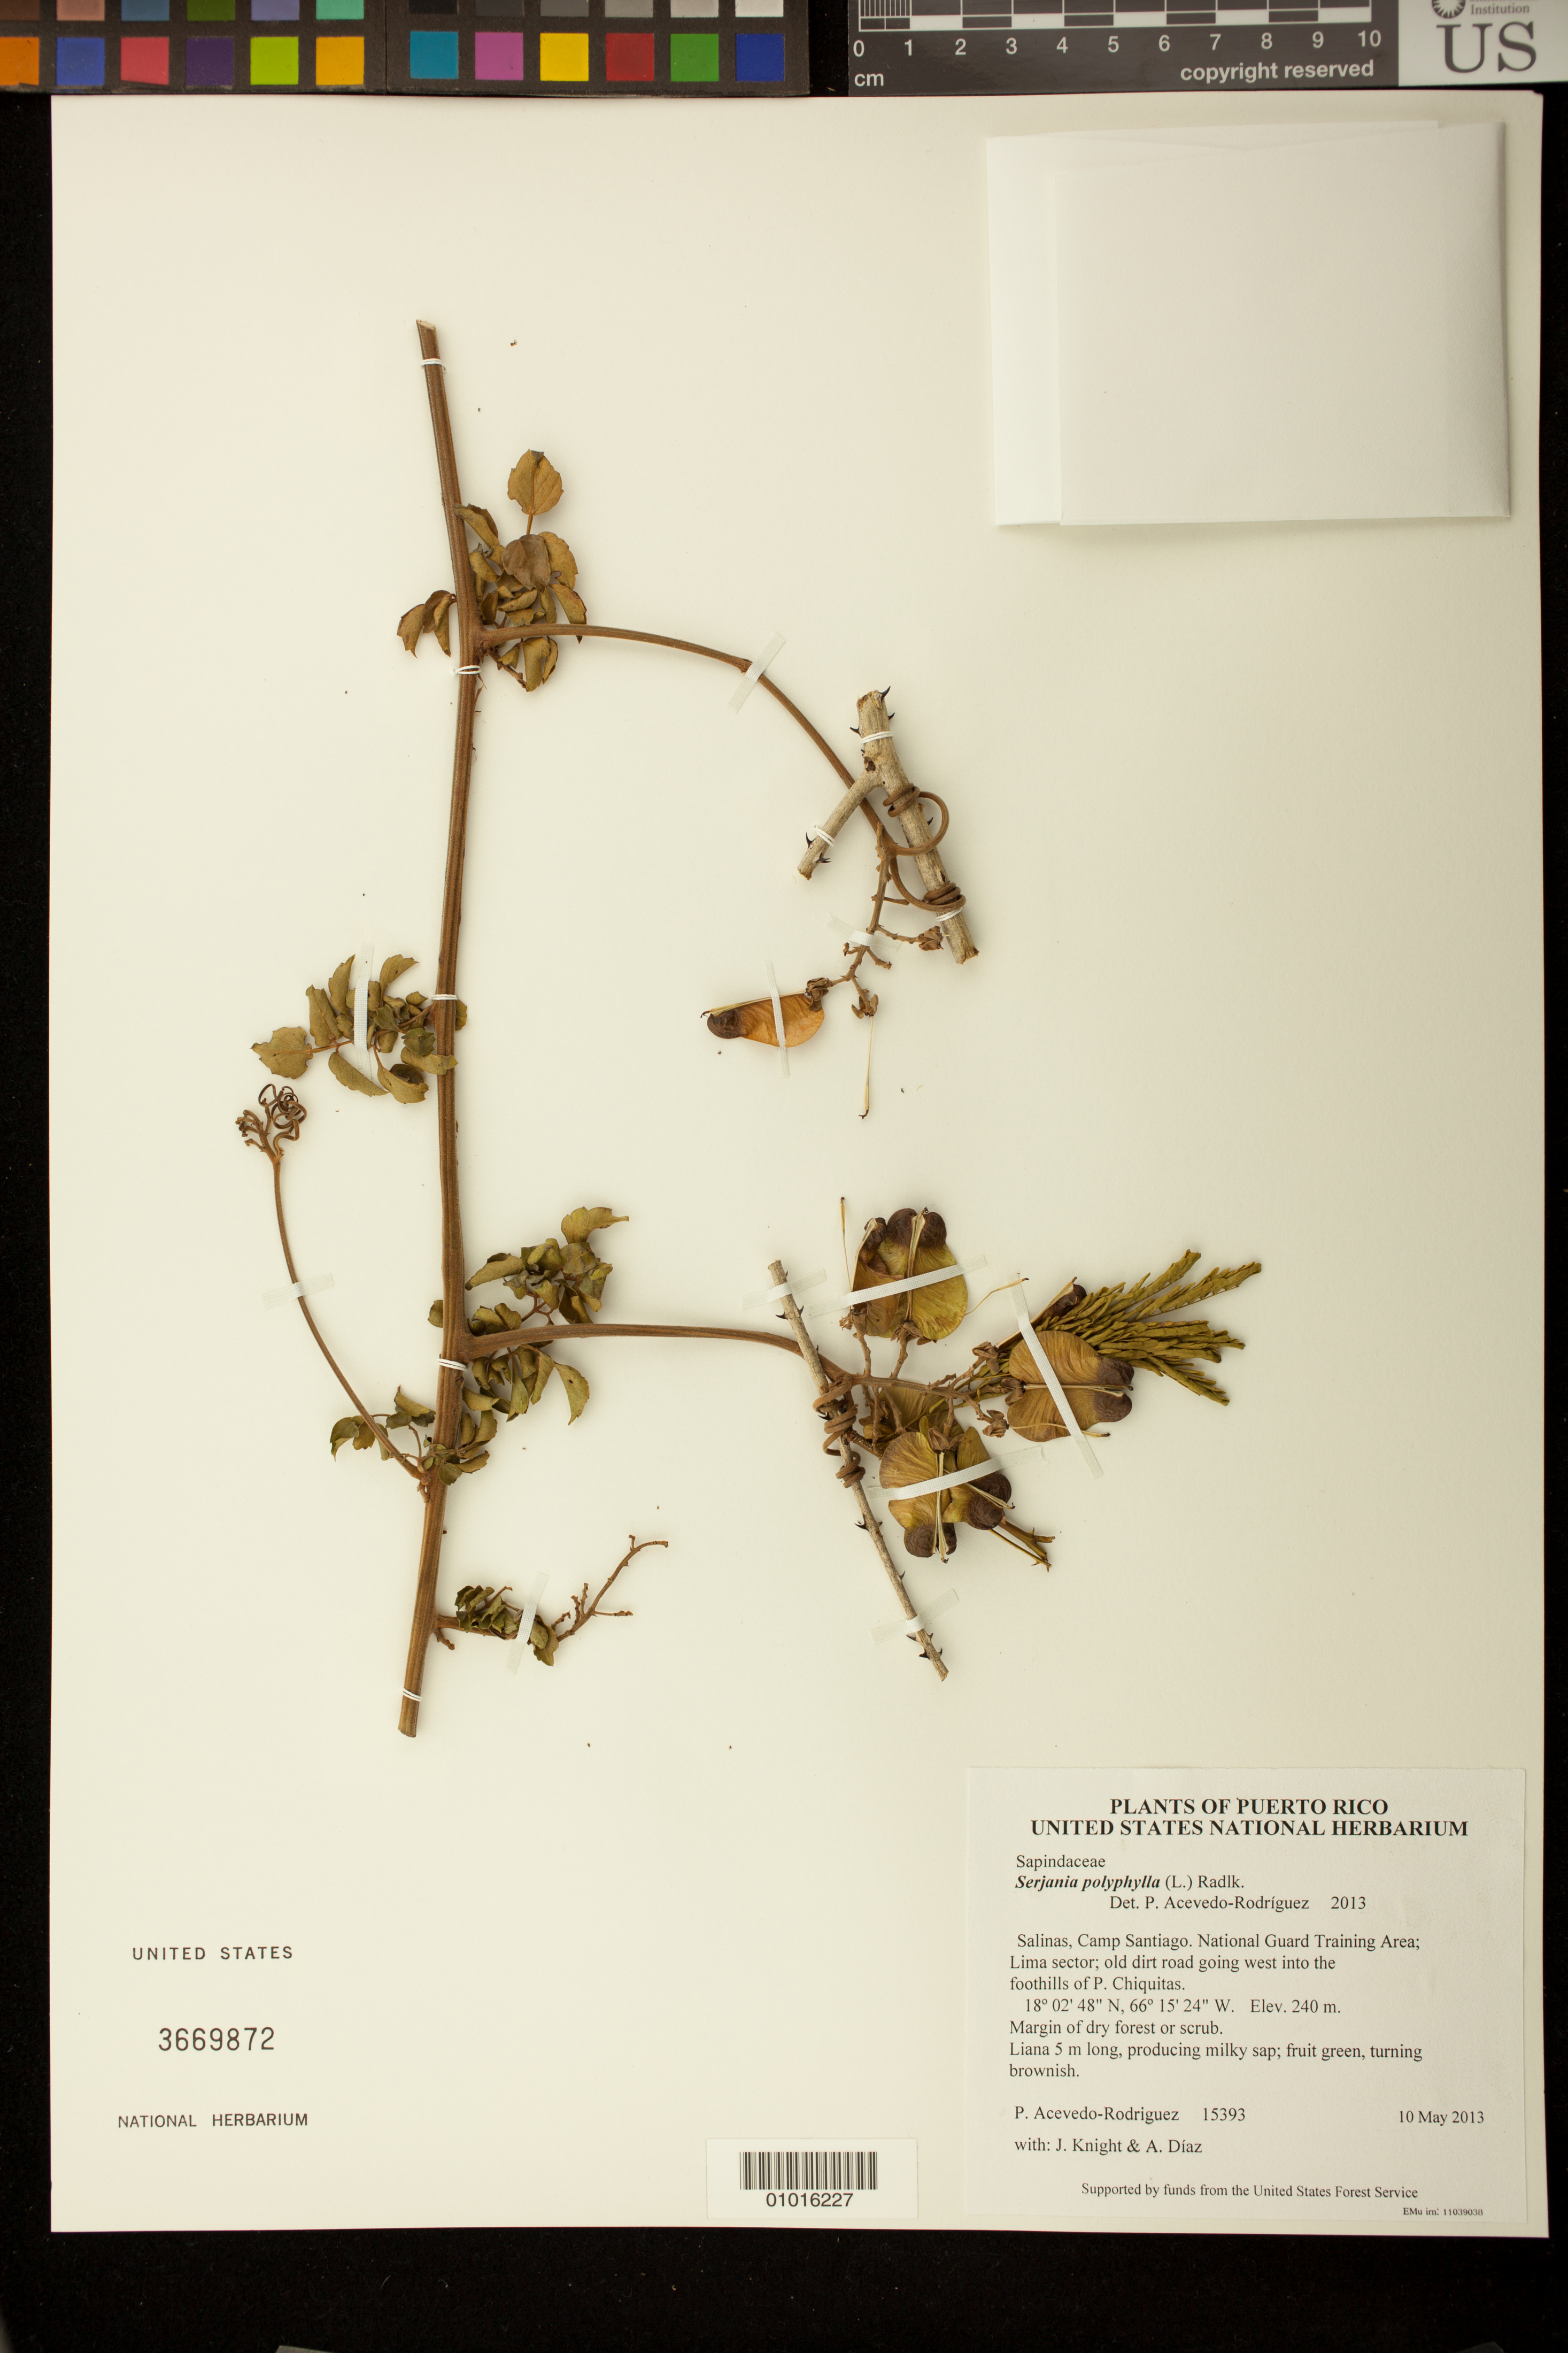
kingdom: Plantae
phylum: Tracheophyta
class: Magnoliopsida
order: Sapindales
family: Sapindaceae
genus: Serjania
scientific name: Serjania polyphylla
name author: (L.) Radlk.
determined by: Acevedo-Rodríguez, P., (BOT), Smithsonian Institution - National Museum of Natural History (UNITED STATES)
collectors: P. Acevedo-Rodr., J. Knight & A. Díaz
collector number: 15393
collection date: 2013-05-10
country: Puerto Rico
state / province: Salinas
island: Puerto Rico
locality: Camp Santiago. National Guard Training Area; Lima sector; old dirt road going west into the foothills of P. Chiquitas.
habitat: Margin of dry forest or scrub.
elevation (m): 240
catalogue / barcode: US 3669872